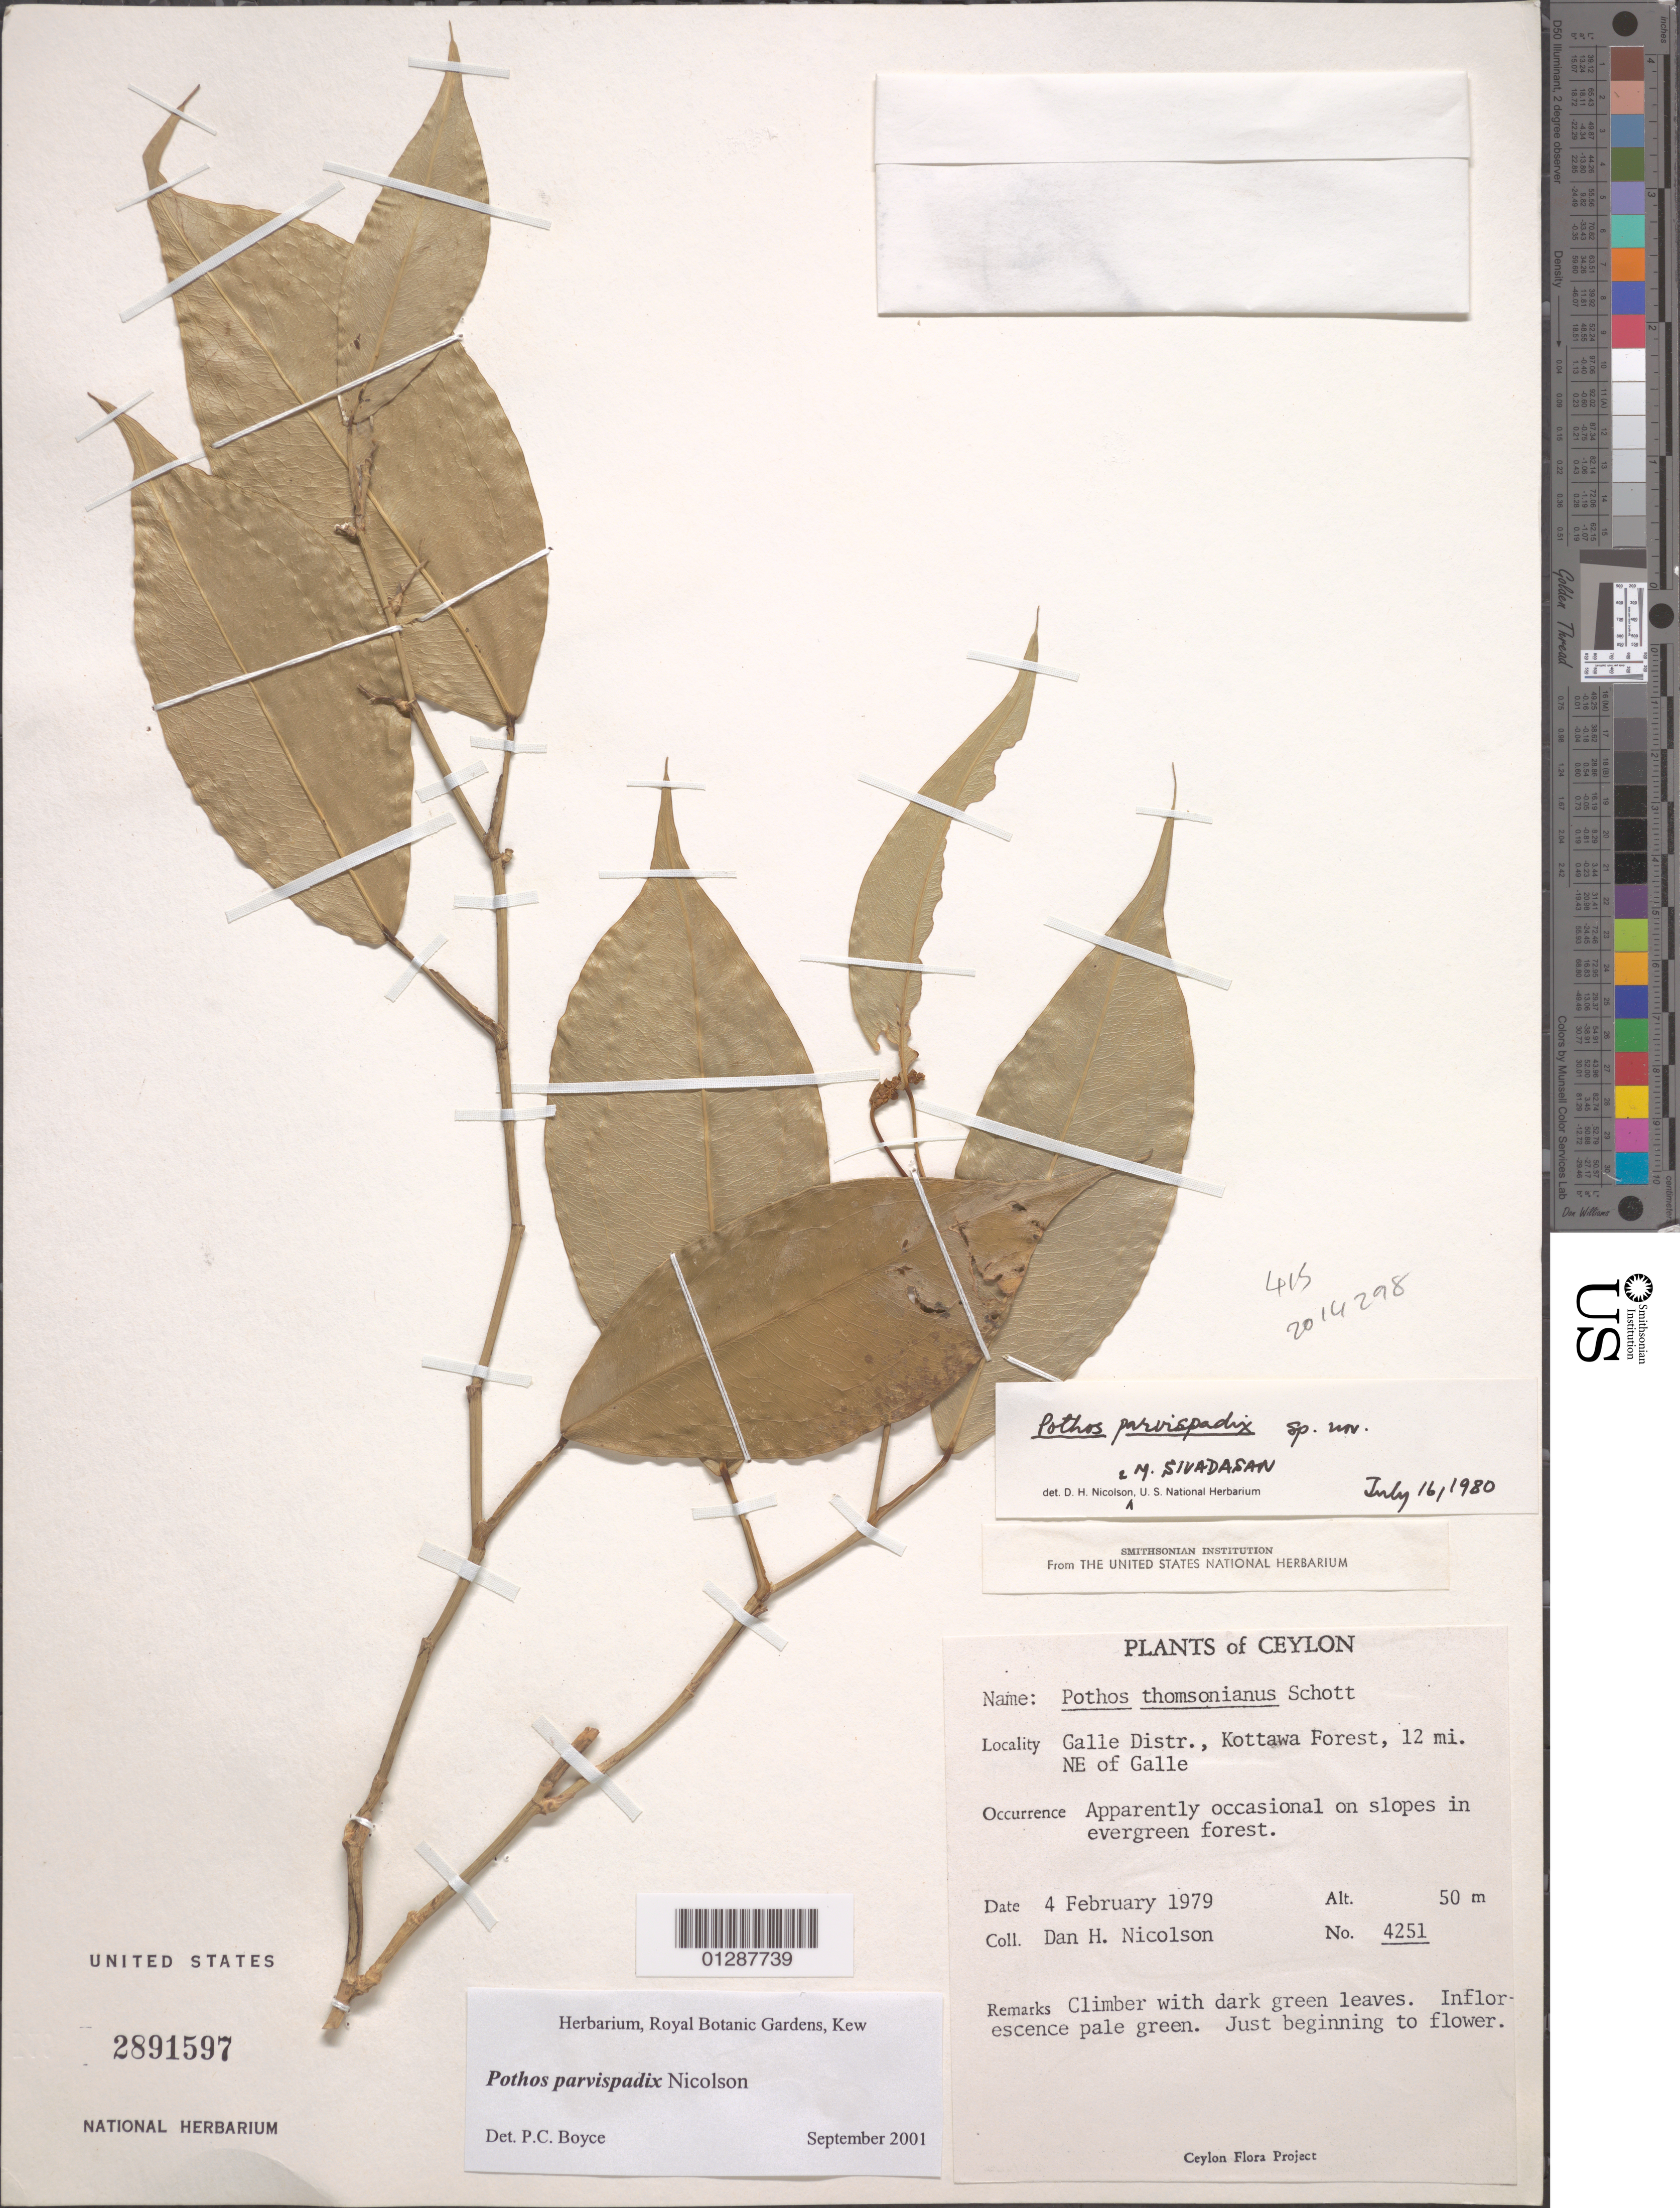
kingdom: Plantae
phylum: Tracheophyta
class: Liliopsida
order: Alismatales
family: Araceae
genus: Pothos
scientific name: Pothos parvispadix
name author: Nicolson in Dassan. & Fosberg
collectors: D. H. Nicolson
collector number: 4251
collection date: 1979-02-04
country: Sri Lanka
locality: Ceylon. Galle Distr., Kottawa Forest, 12 mi. NE of Galle.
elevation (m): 50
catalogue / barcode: US 2891597